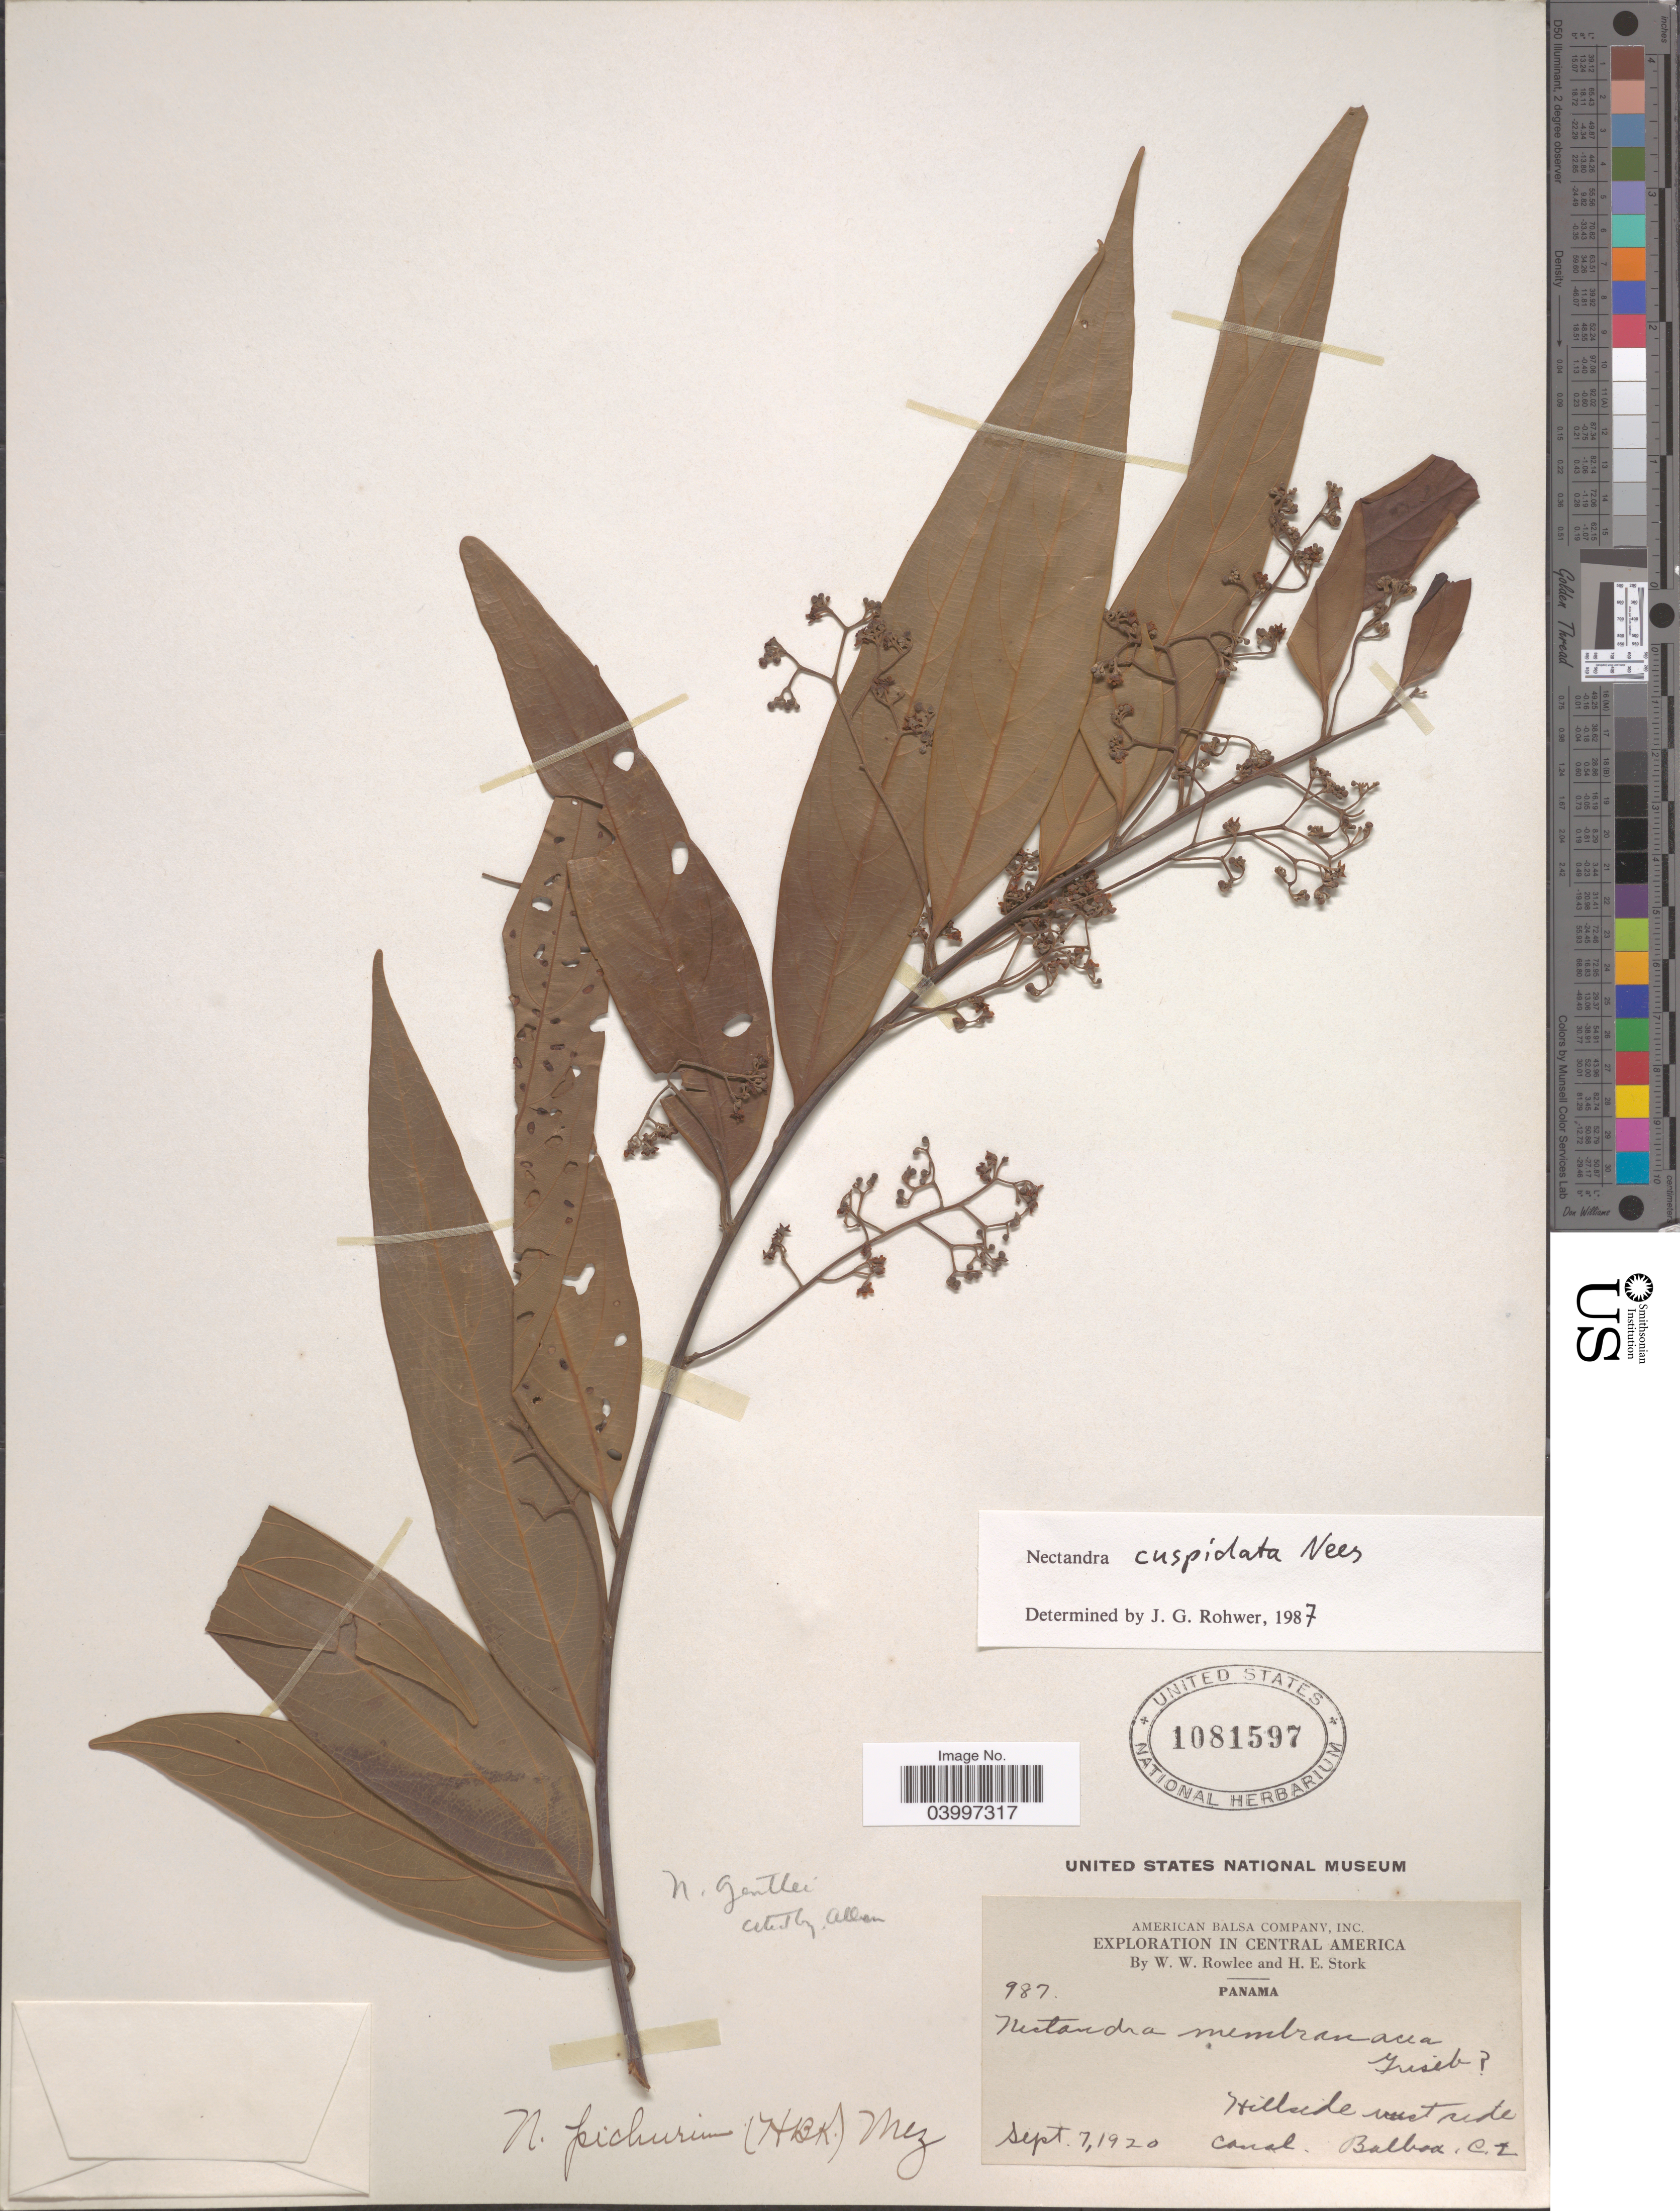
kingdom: Plantae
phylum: Tracheophyta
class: Magnoliopsida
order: Laurales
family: Lauraceae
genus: Nectandra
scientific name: Nectandra cuspidata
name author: Nees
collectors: W. W. Rowlee & H. E. Stork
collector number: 987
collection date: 1920-09-07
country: Panama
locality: Hillside west side canal. Balboa, C.Z.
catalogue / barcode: US 1081597